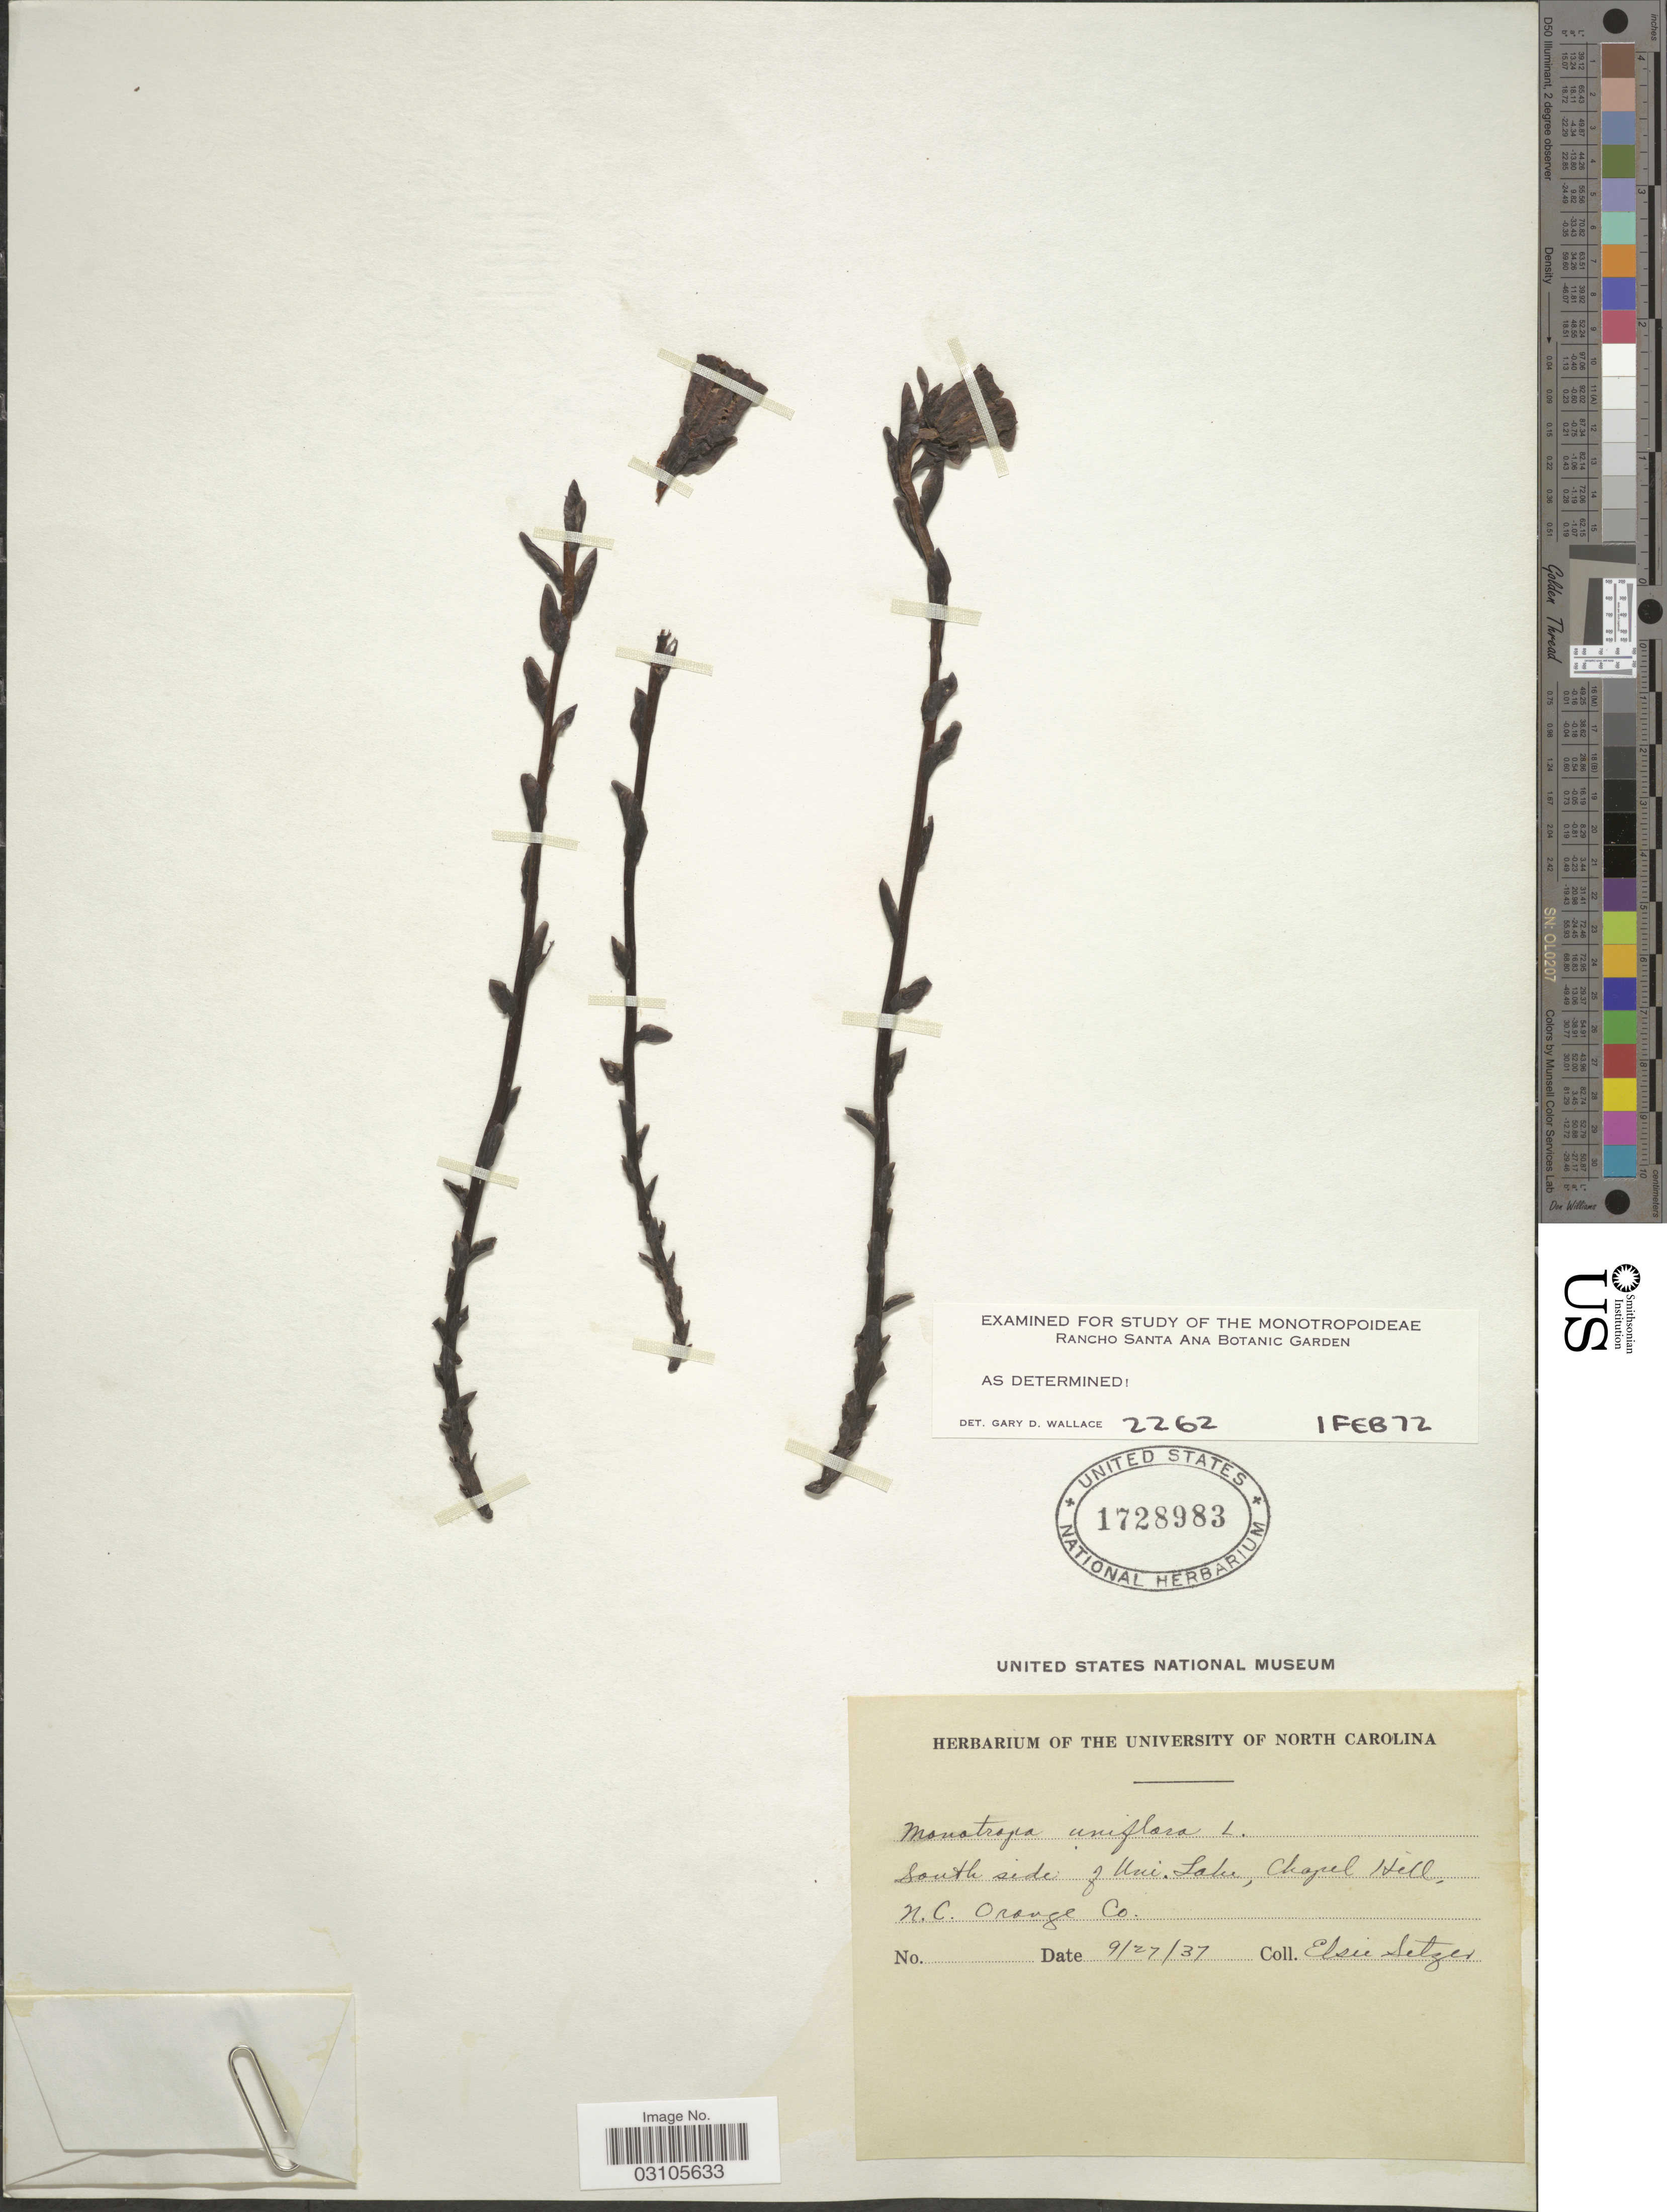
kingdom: Plantae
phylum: Tracheophyta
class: Magnoliopsida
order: Ericales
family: Ericaceae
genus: Monotropa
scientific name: Monotropa uniflora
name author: L.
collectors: E. Setzer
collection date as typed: Transcribed d/m/y: 27/9/37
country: United States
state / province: North Carolina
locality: South side of Uni. Lake. Chapel Hill, Orange Co.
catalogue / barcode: US 1728983